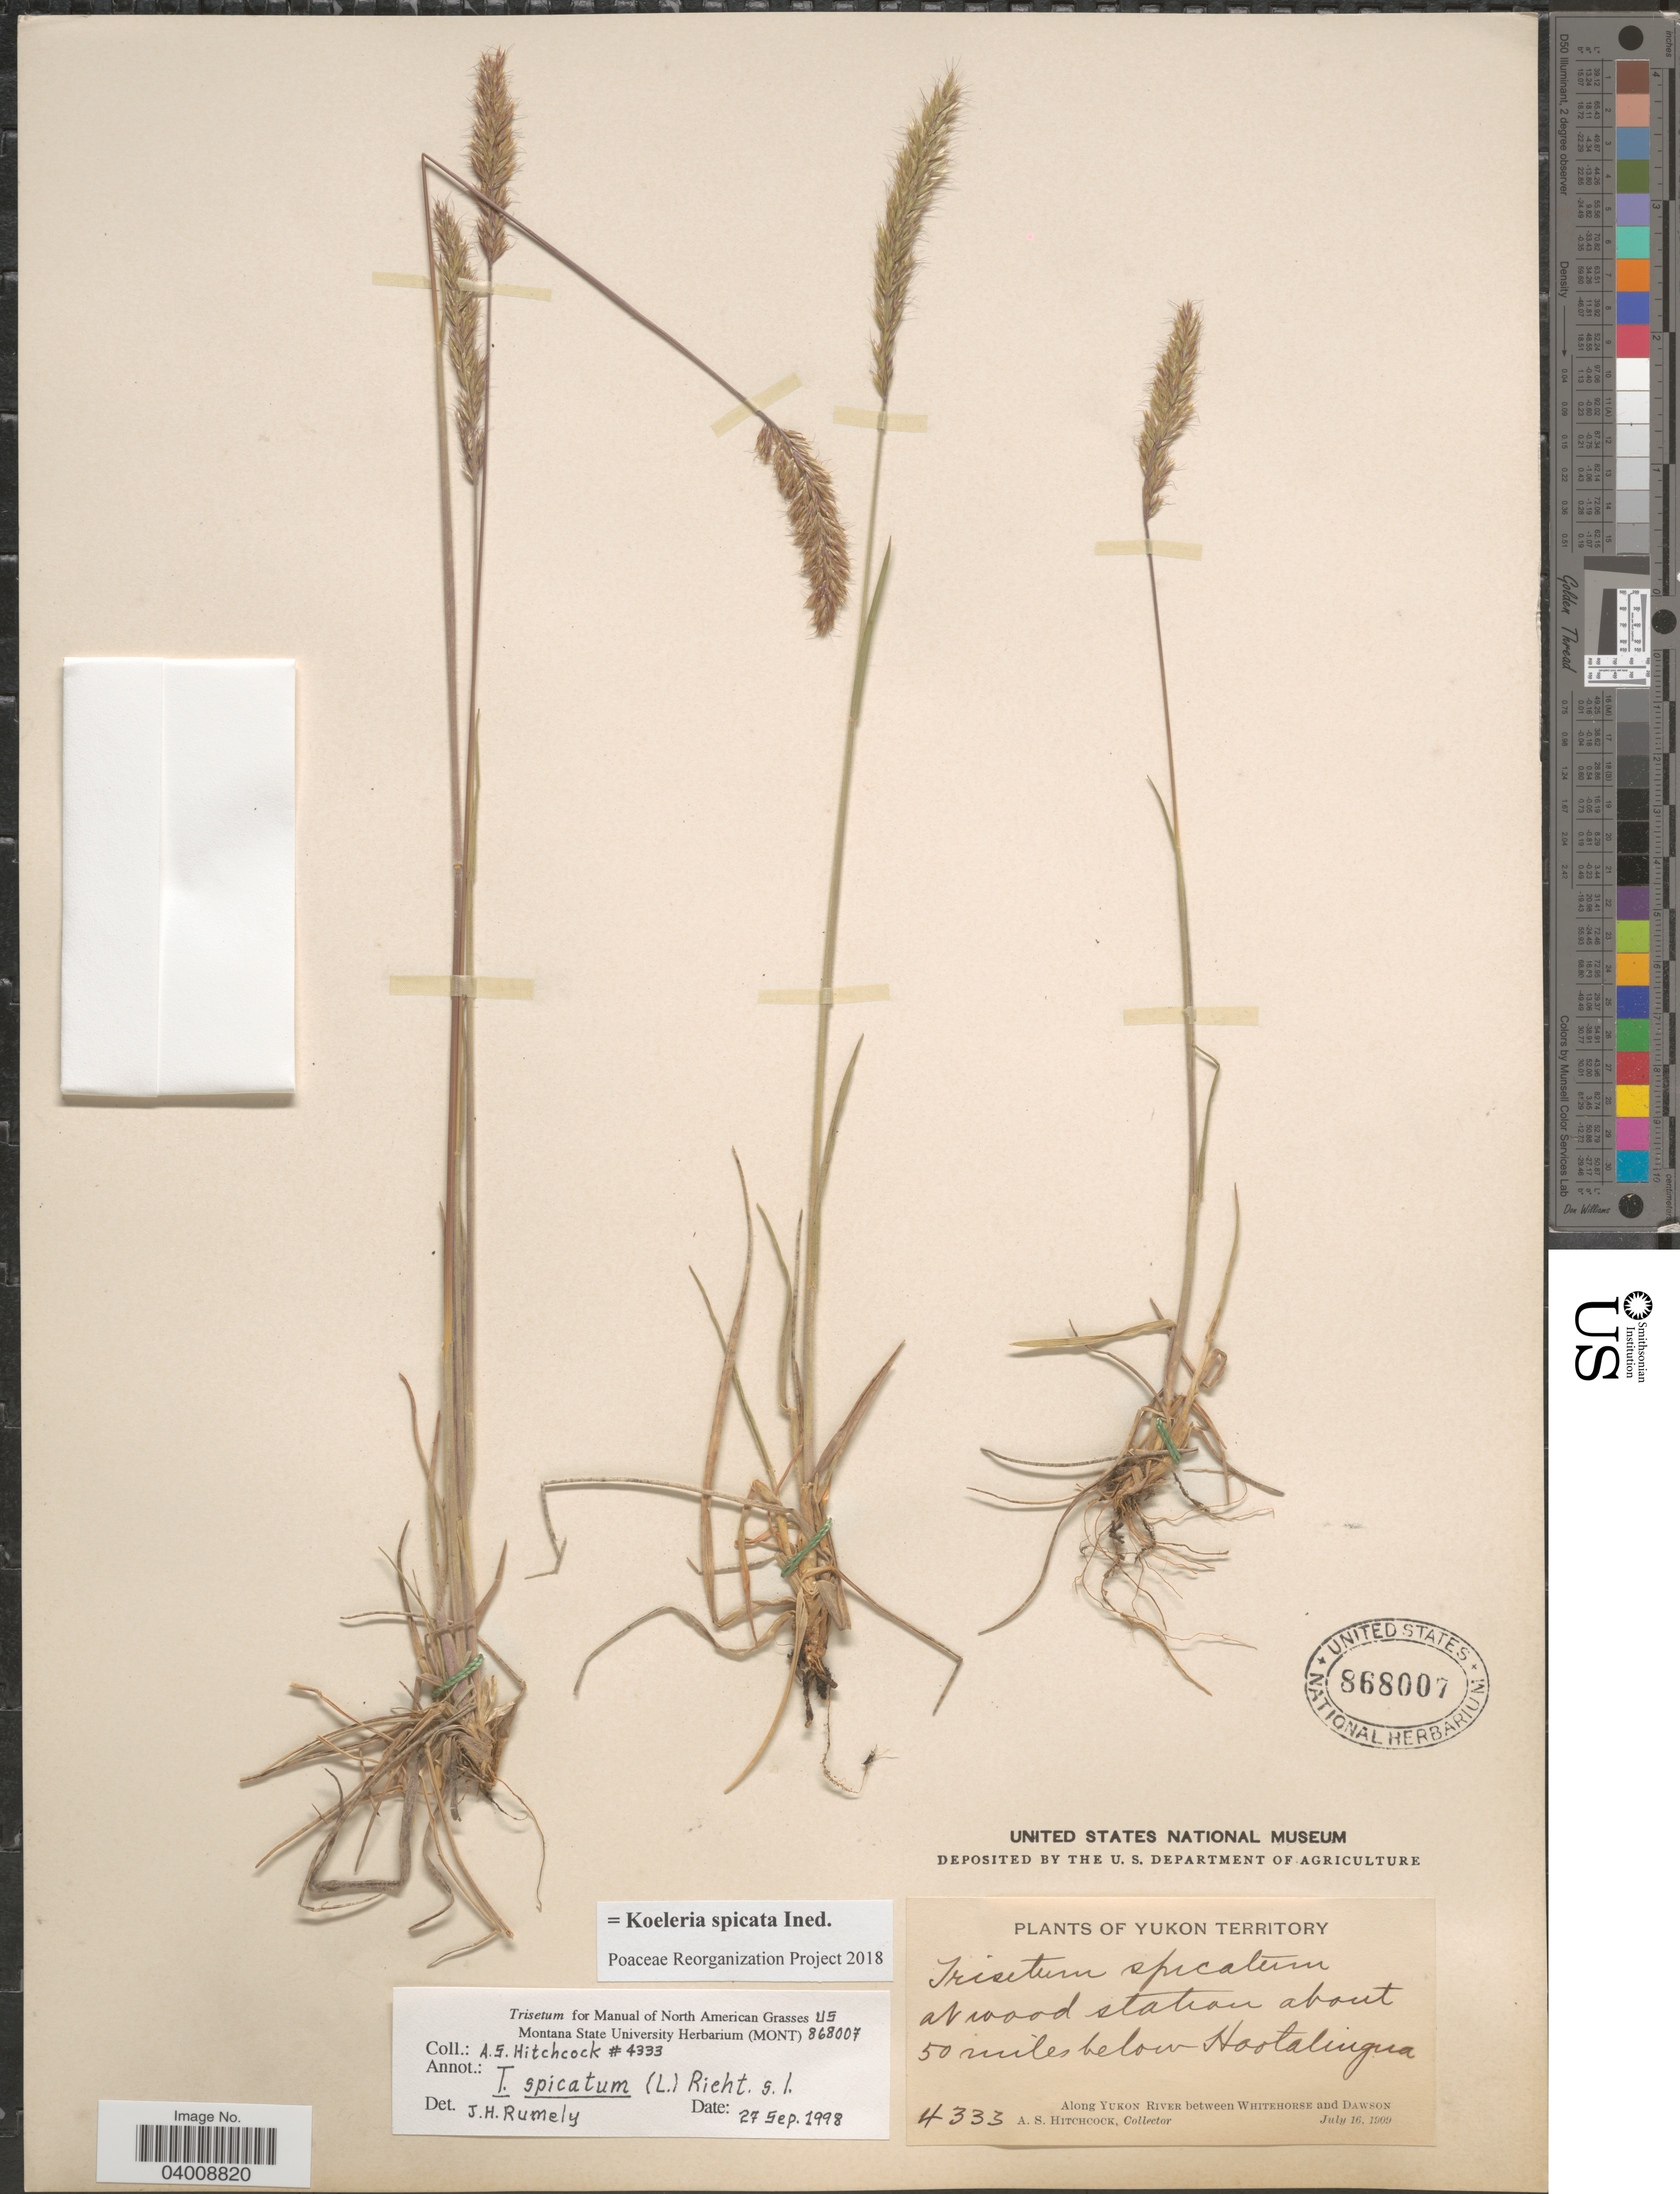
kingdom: Plantae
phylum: Tracheophyta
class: Liliopsida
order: Poales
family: Poaceae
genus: Koeleria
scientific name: Koeleria spicata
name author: (L.) Barberá et al.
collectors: A. S. Hitchcock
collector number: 4333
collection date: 1909-07-16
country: Canada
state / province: Yukon Territory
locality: At wood station about 50 miles below Hootalinqua. Along Yukon River between Whitehorse and Dawson.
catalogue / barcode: US 868007